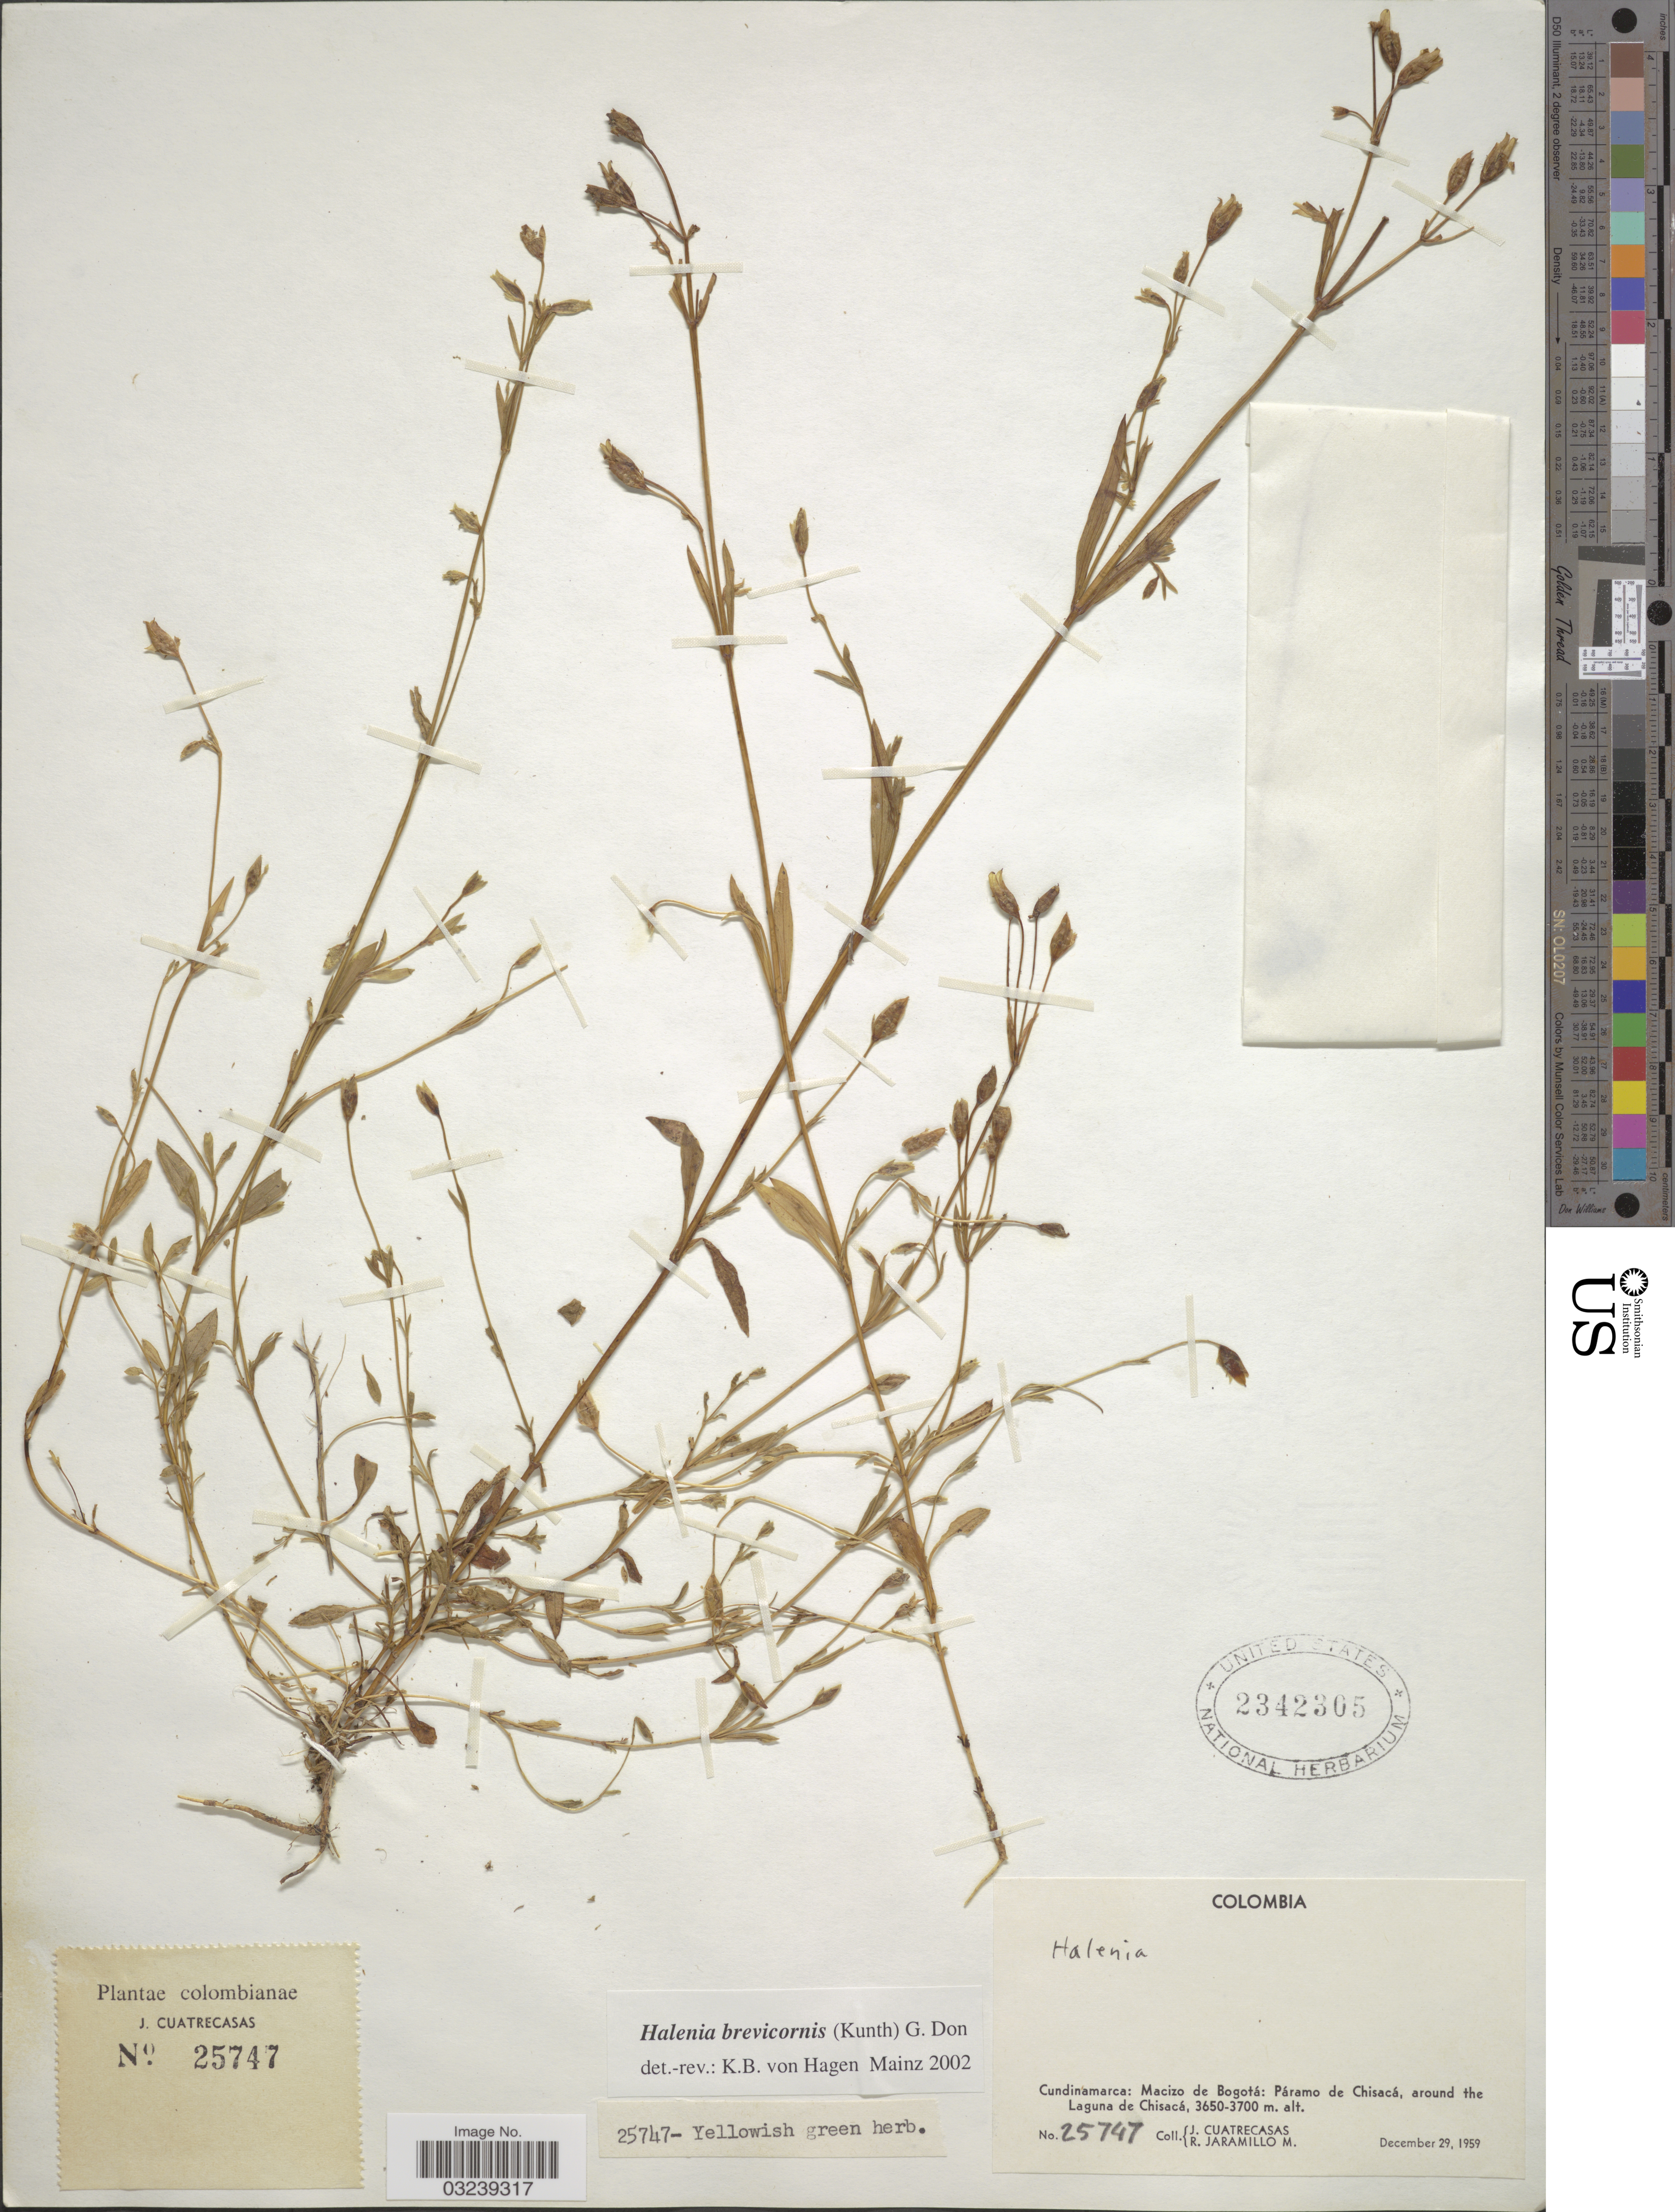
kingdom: Plantae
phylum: Tracheophyta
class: Magnoliopsida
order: Gentianales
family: Gentianaceae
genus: Halenia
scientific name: Halenia brevicornis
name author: (Kunth) G. Don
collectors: J. Cuatrecasas & R. Jaramillo M.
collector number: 25747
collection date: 1959-12-29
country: Colombia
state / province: Cundinamarca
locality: Macizo de Bogotá: Páramo de Chisacá, around the Laguna de Chisacá.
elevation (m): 3650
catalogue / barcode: US 2342305